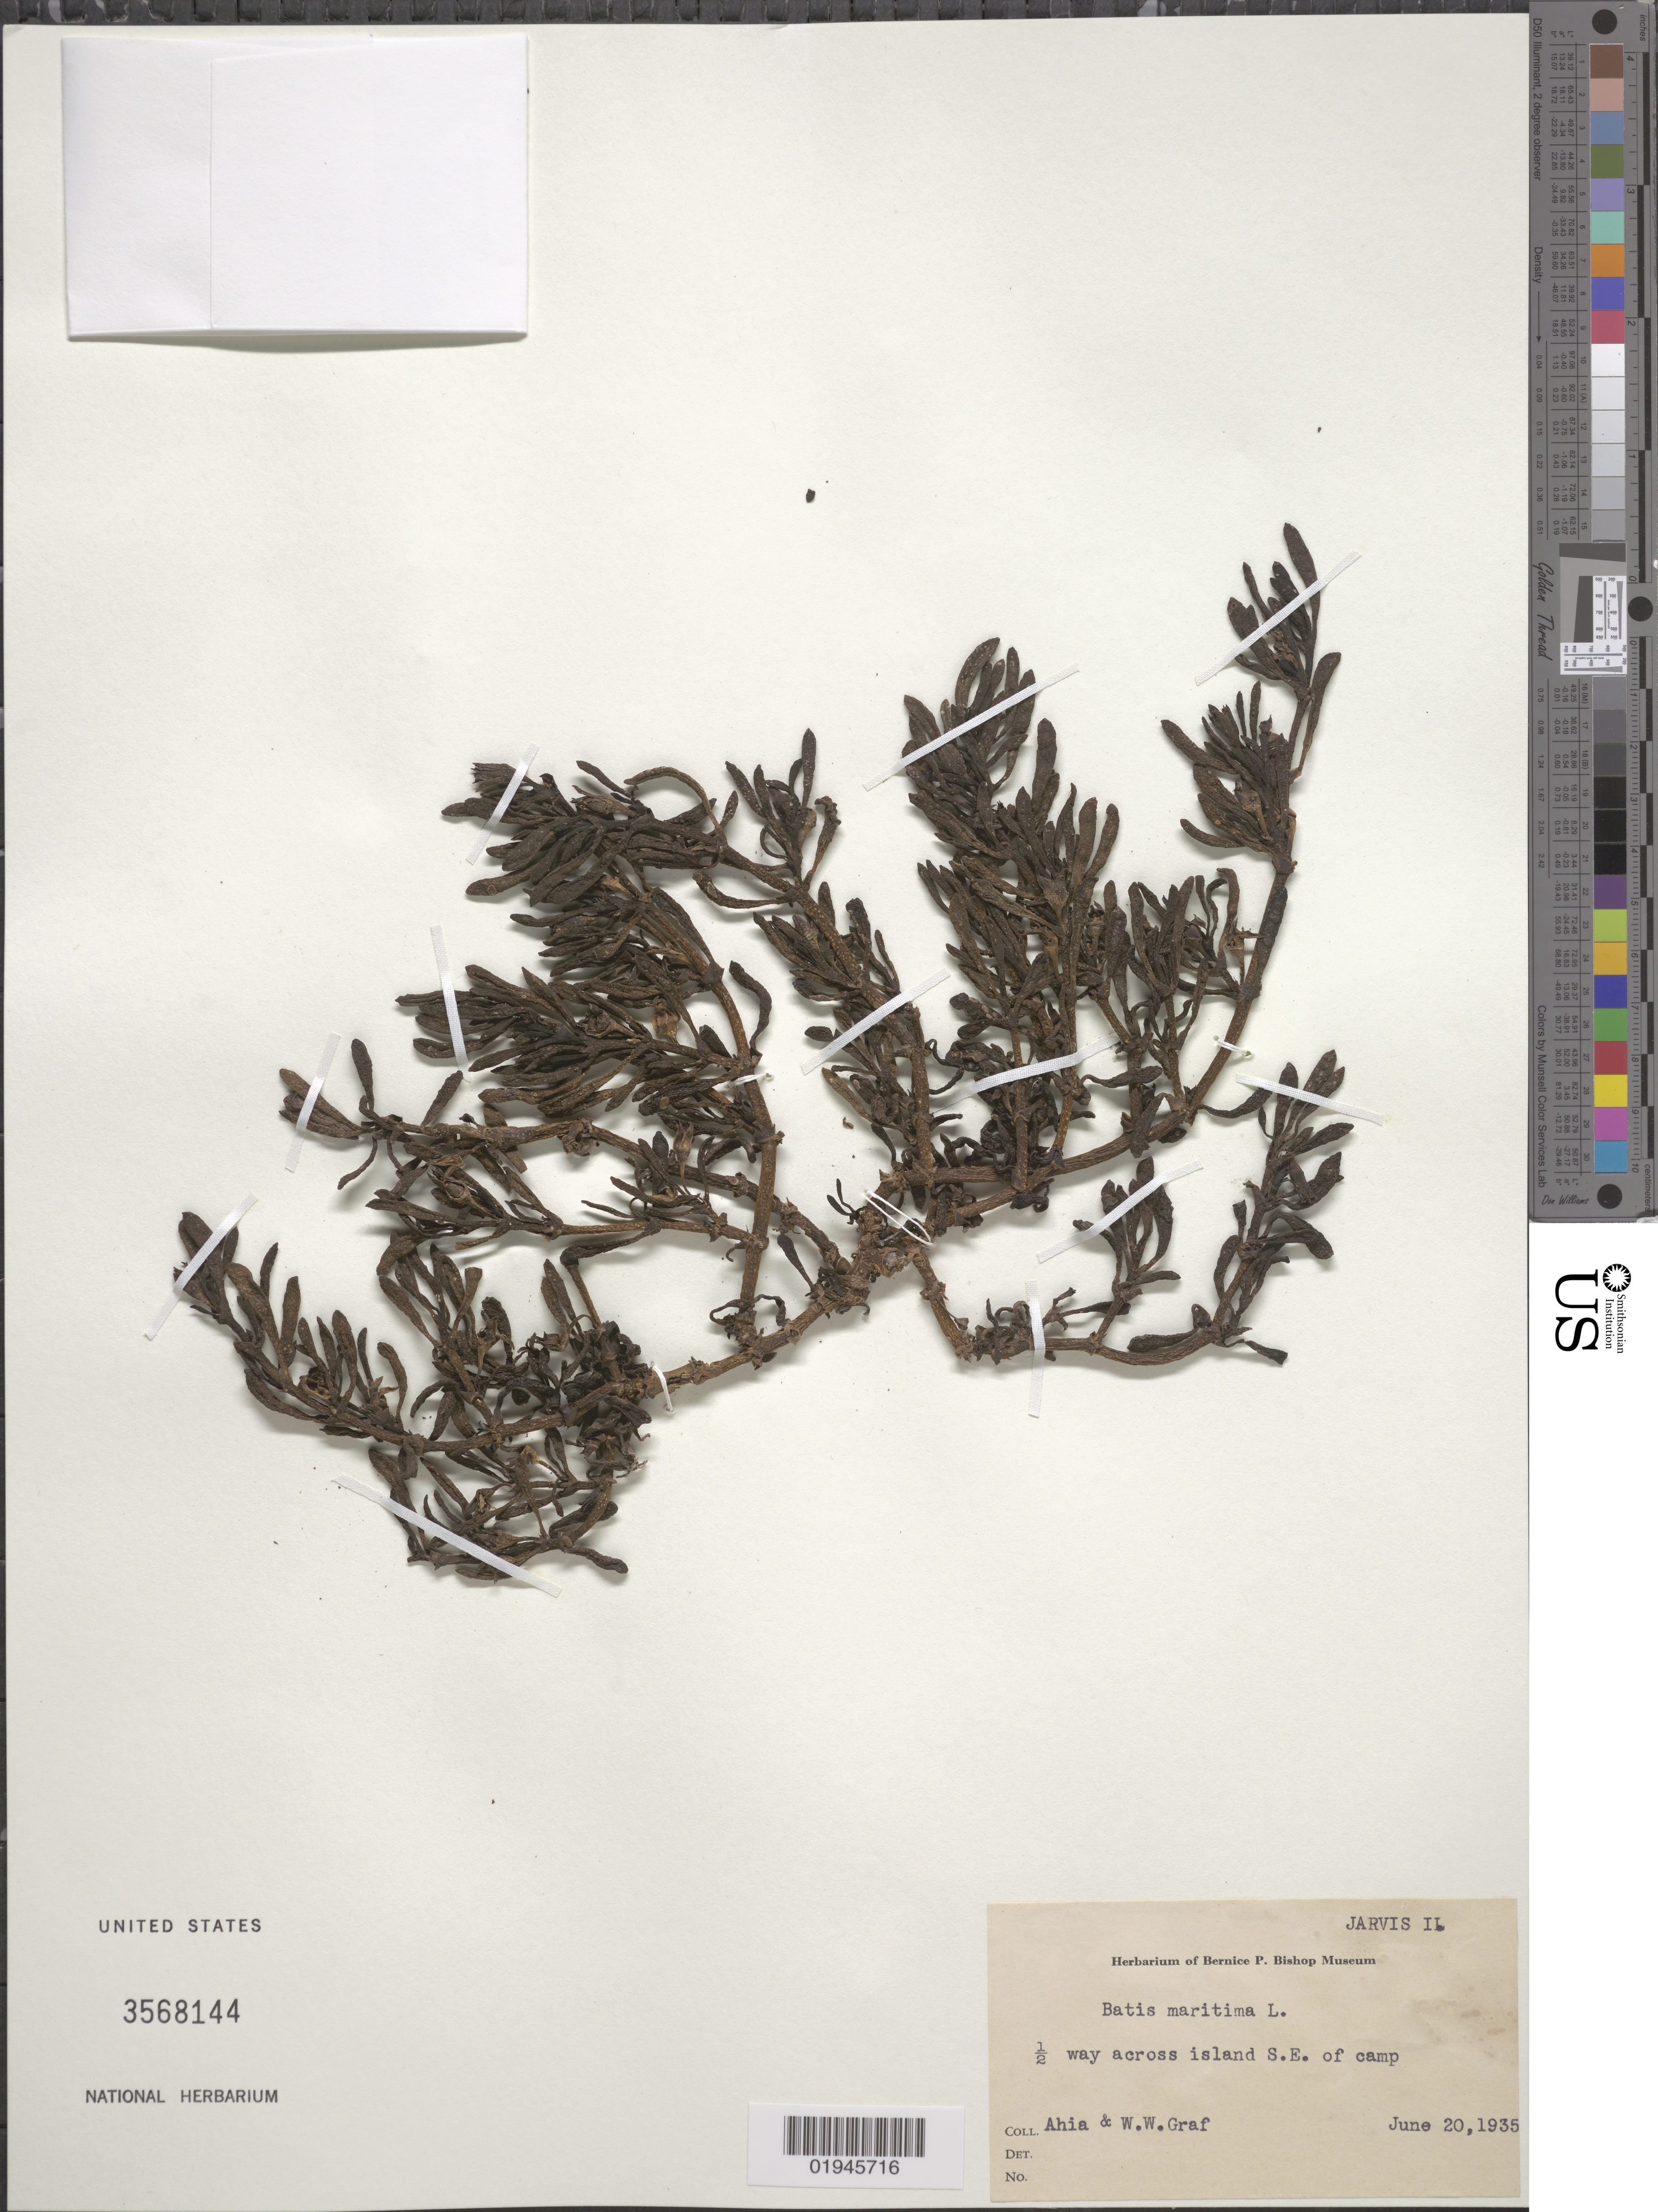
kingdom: Plantae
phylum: Tracheophyta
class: Magnoliopsida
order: Brassicales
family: Bataceae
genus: Batis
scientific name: Batis maritima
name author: L.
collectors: -. Ahia & W. Graf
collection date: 1935-06-20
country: U.S. Administered Pacific Islands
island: Jarvis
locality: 1/2 way across island SE of camp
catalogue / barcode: US 3568144